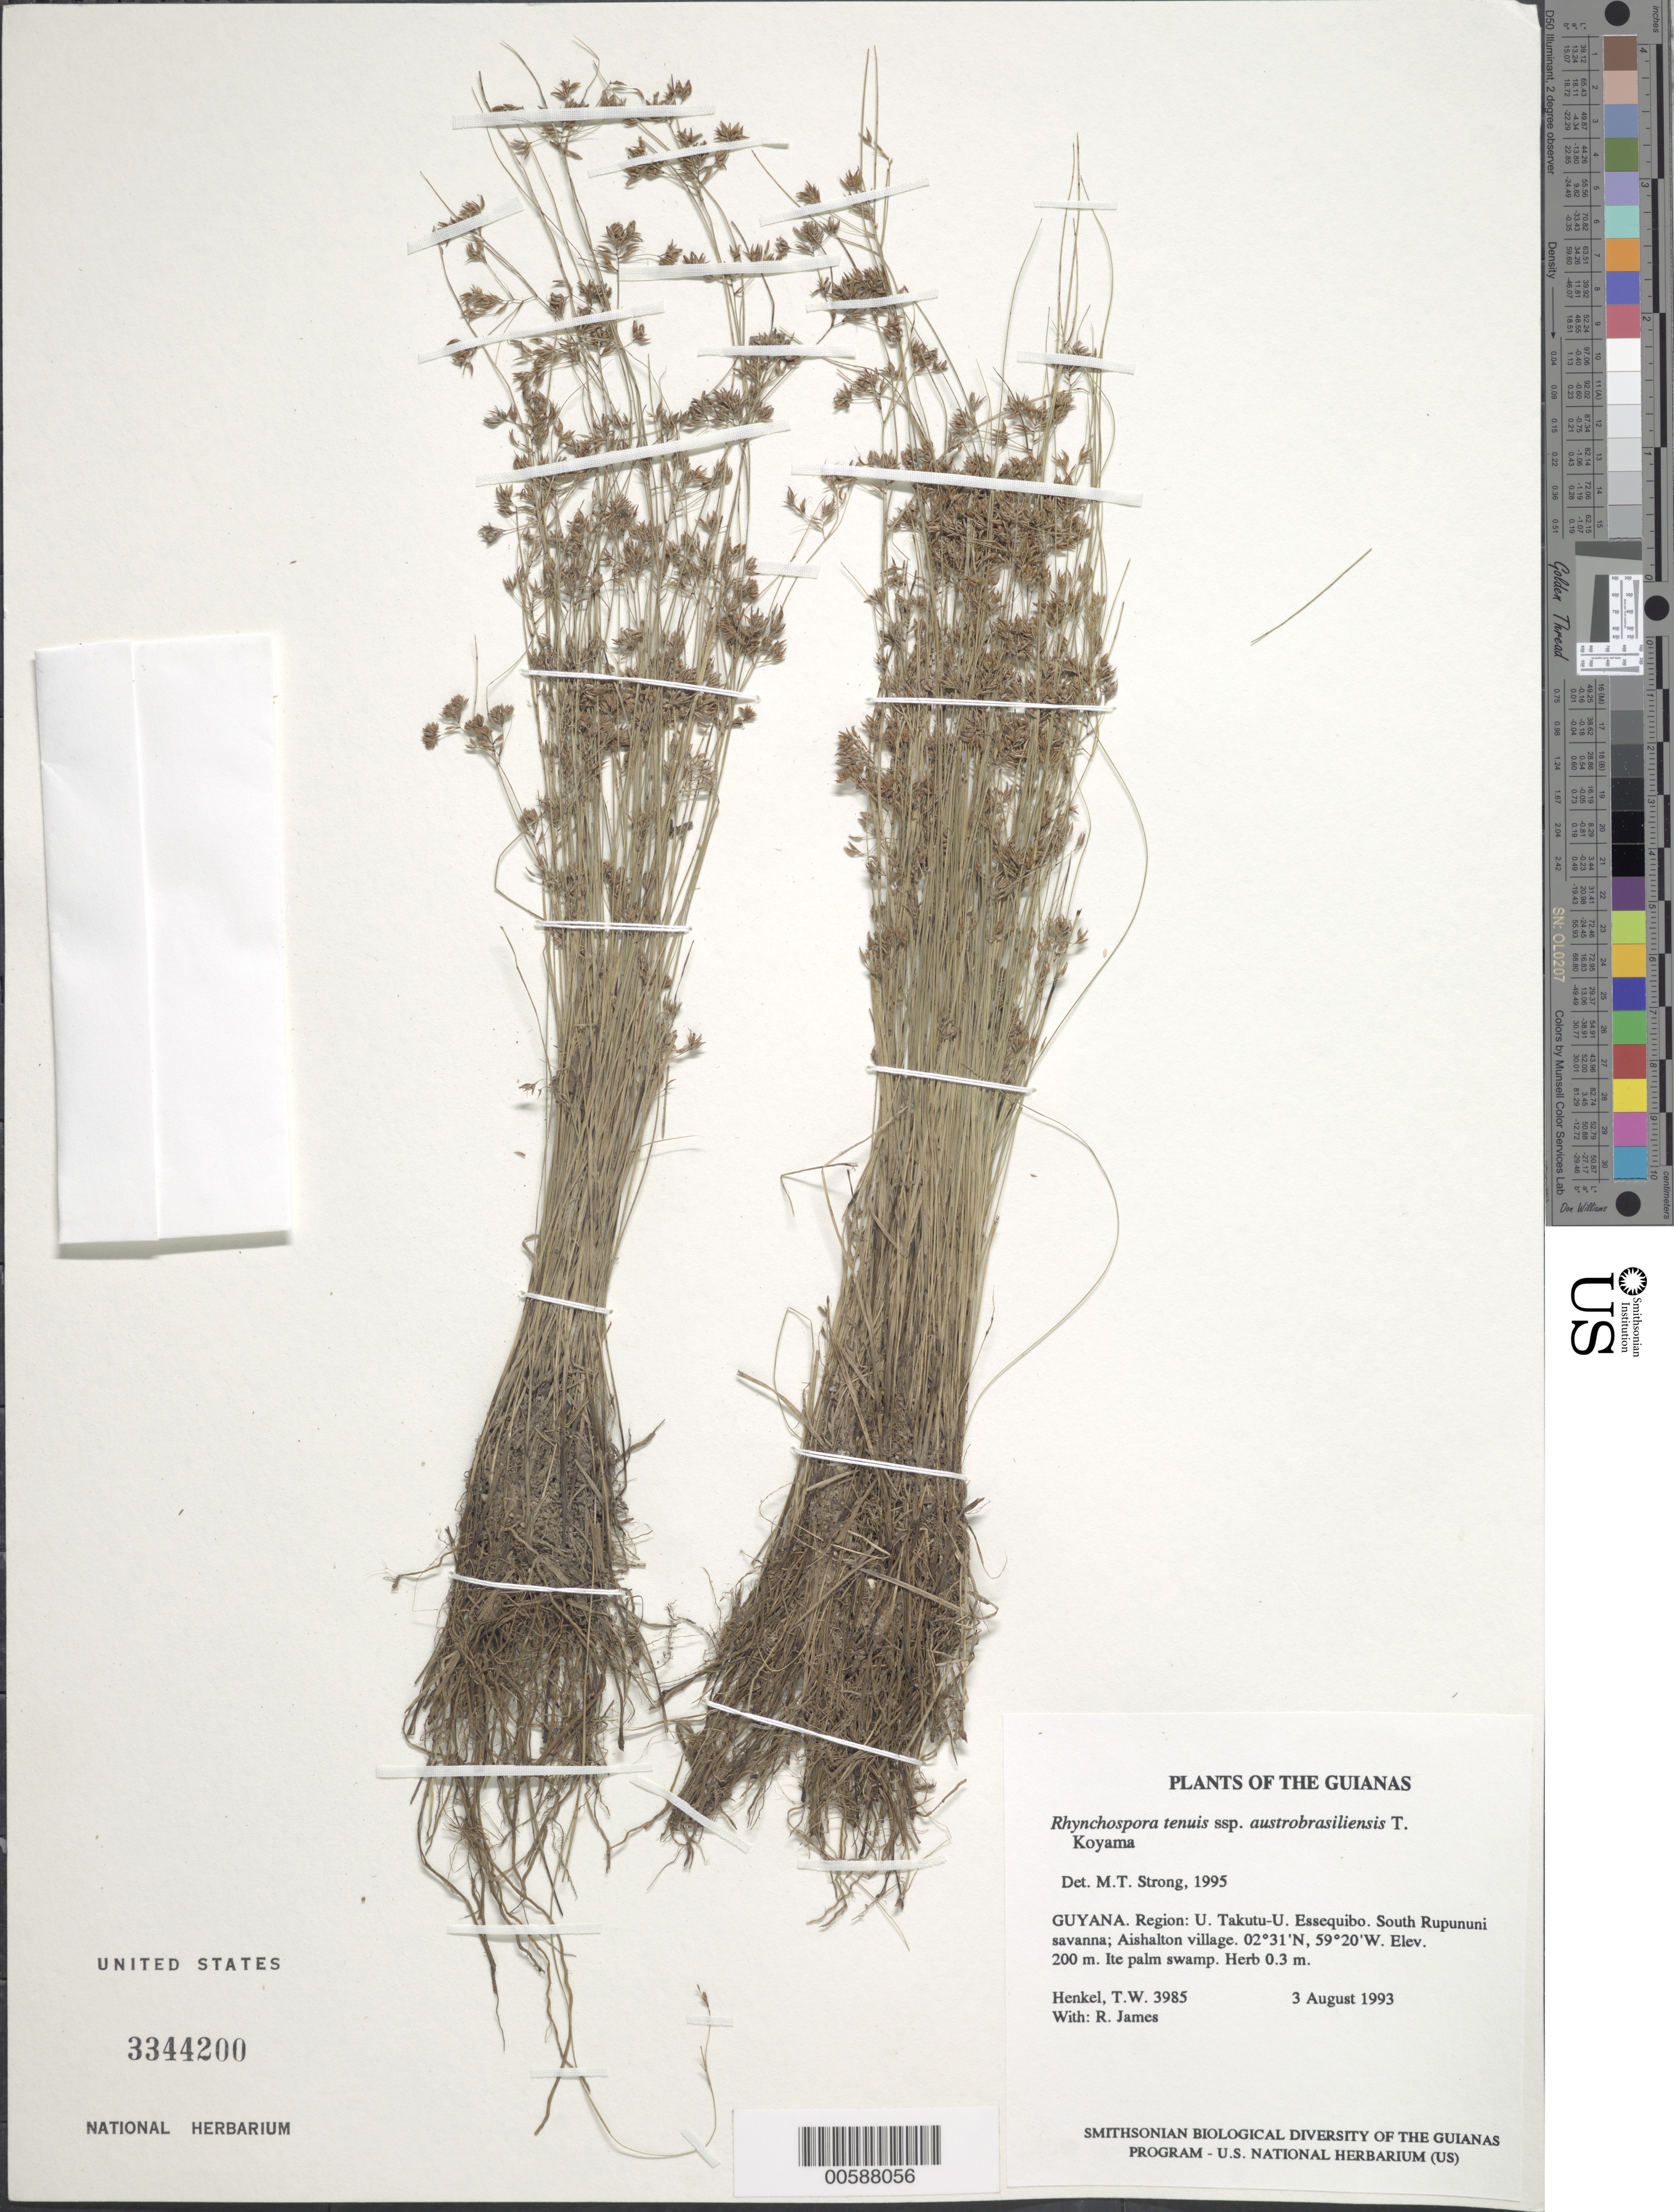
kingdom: Plantae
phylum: Tracheophyta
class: Liliopsida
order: Poales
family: Cyperaceae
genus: Rhynchospora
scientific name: Rhynchospora tenuis subsp. austro-brasiliensis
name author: T. Koyama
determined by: Strong, M. T., (US), Smithsonian Institution - National Museum of Natural History (UNITED STATES)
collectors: T. Henkel & R. James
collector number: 3985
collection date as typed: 3 August 1994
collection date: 1994-08-03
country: Guyana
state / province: U. Takutu-U. Essequibo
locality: South Rupununi savanna; Aishalton village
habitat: Ite palm swamp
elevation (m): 200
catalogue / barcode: US 3344200